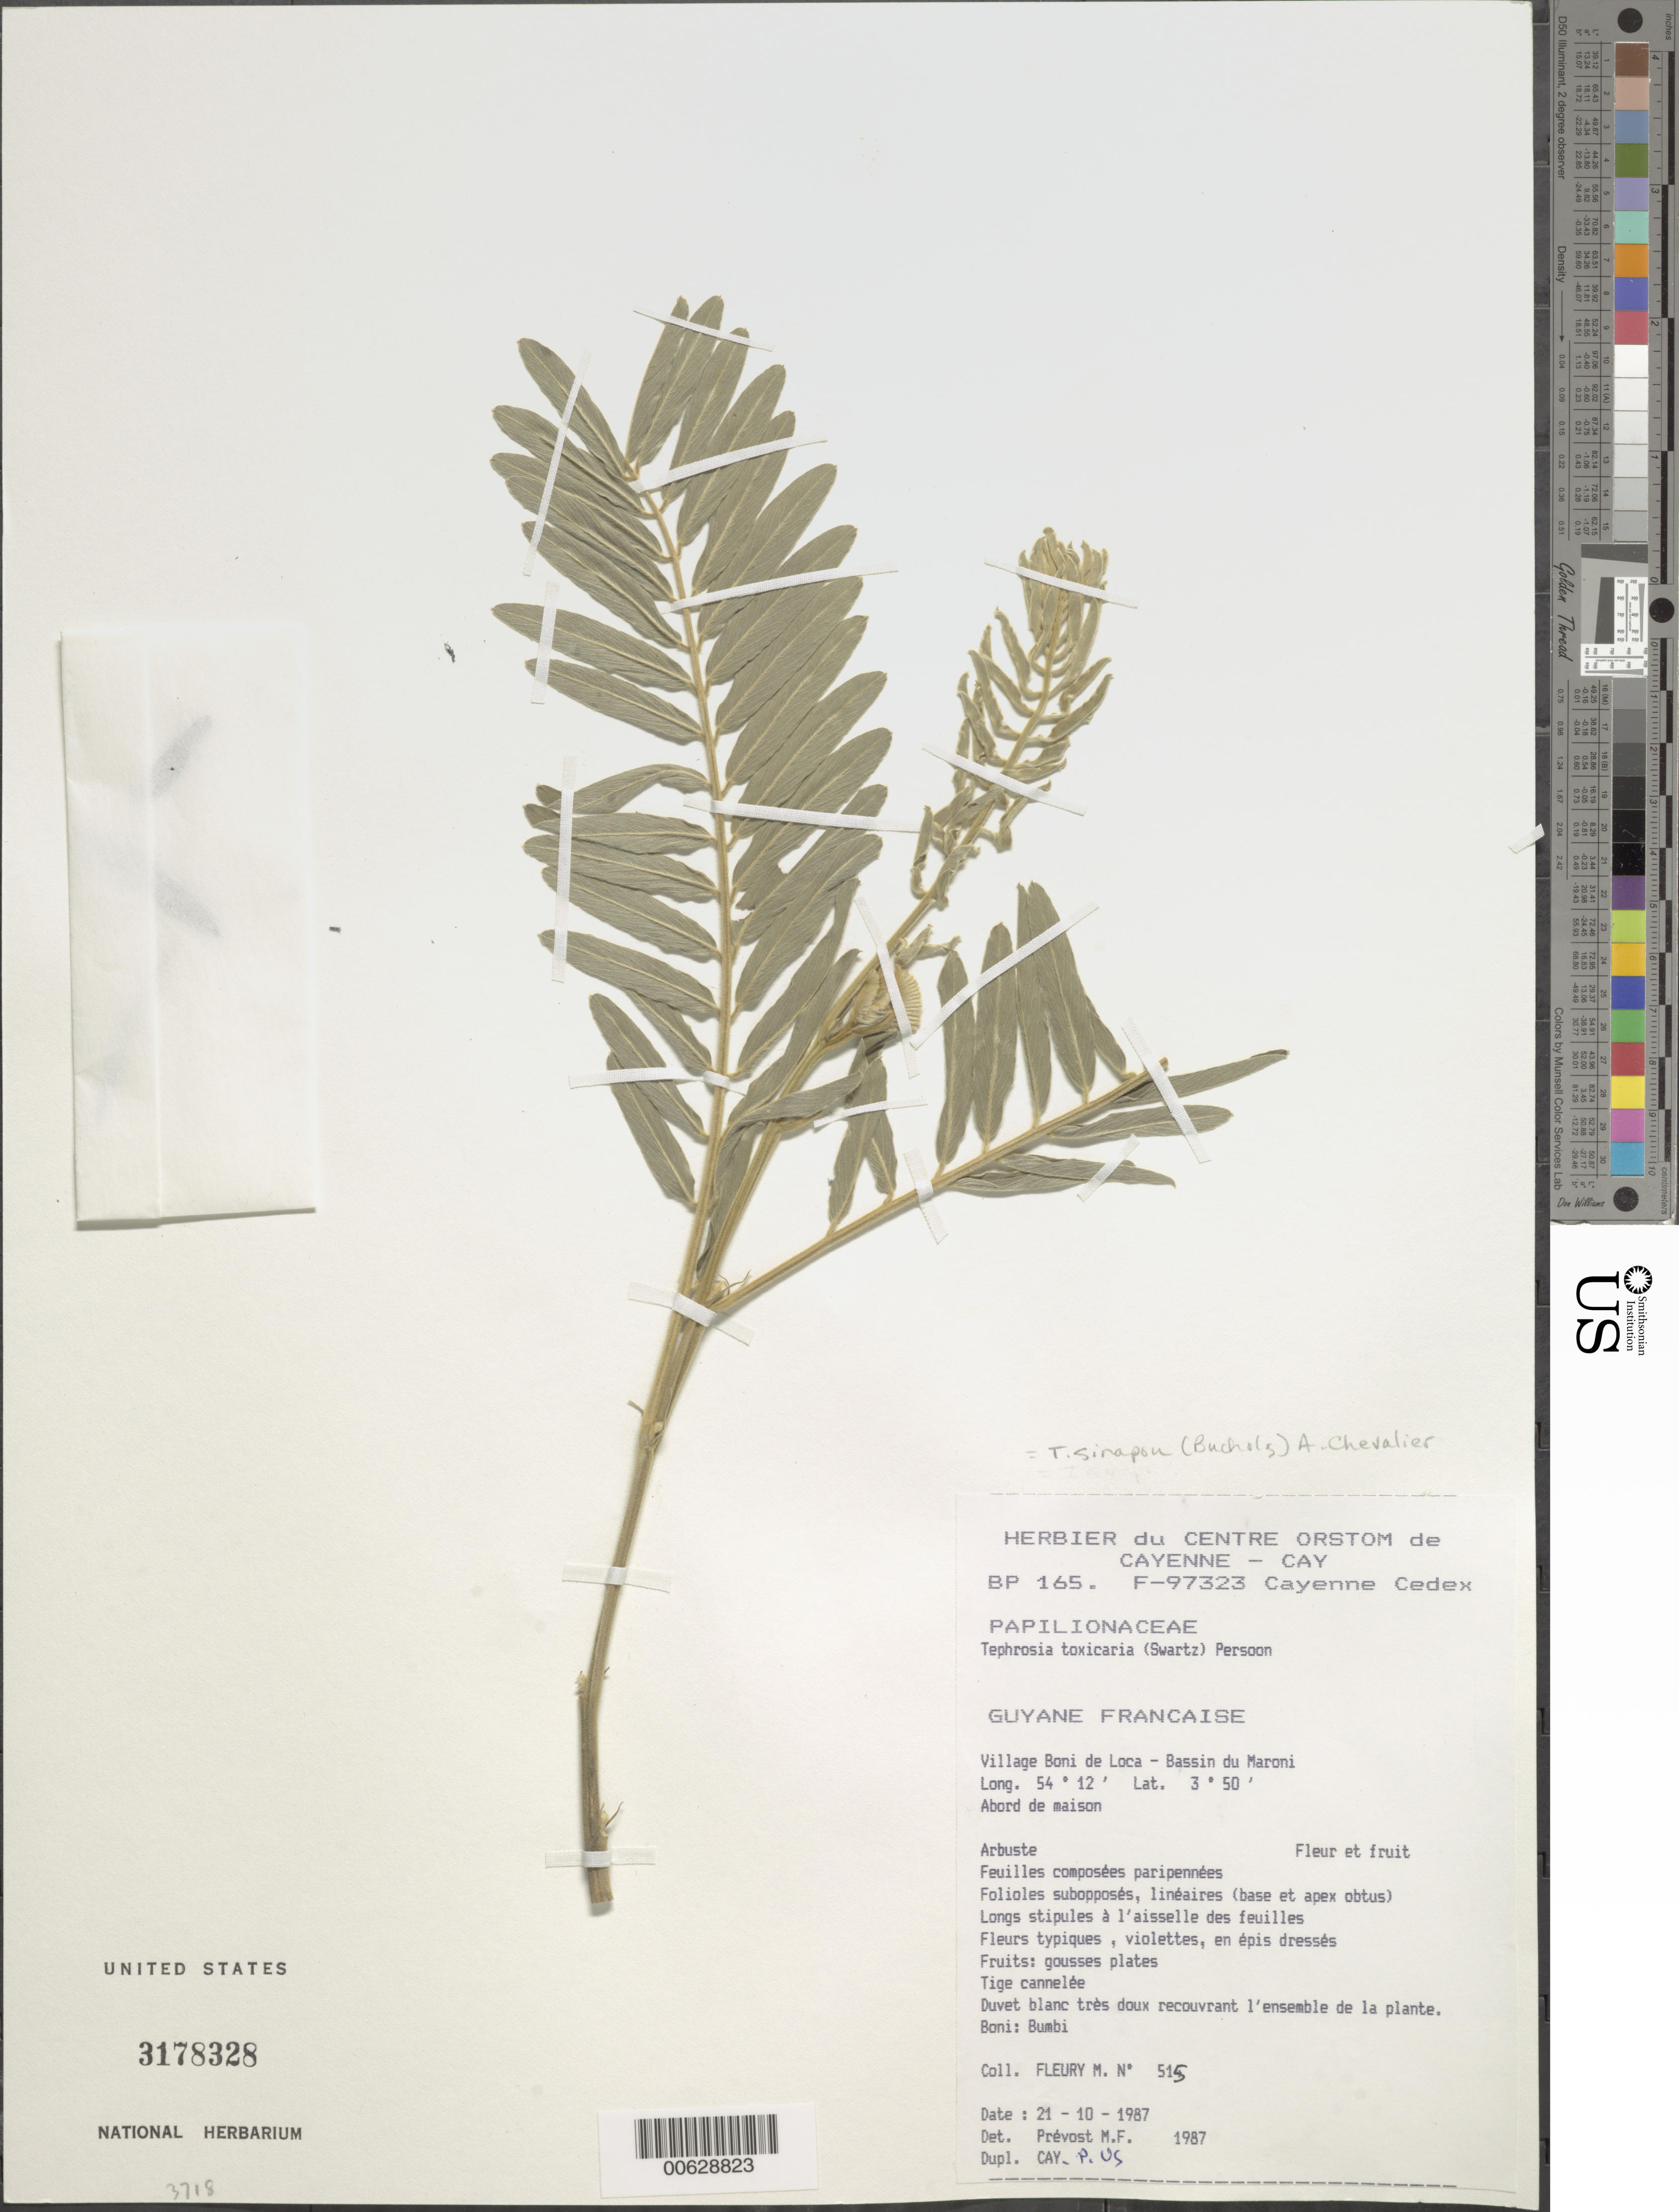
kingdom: Plantae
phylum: Tracheophyta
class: Magnoliopsida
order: Fabales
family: Fabaceae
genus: Tephrosia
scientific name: Tephrosia sinapou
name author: (Buc'hoz) A. Chev.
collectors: M. Fleury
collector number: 515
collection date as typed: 21-Oct-87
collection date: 1987-10-21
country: French Guiana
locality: Village Boni de Loca, Bassin du Maroni - Lawa, Route de Bonami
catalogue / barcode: US 3178328